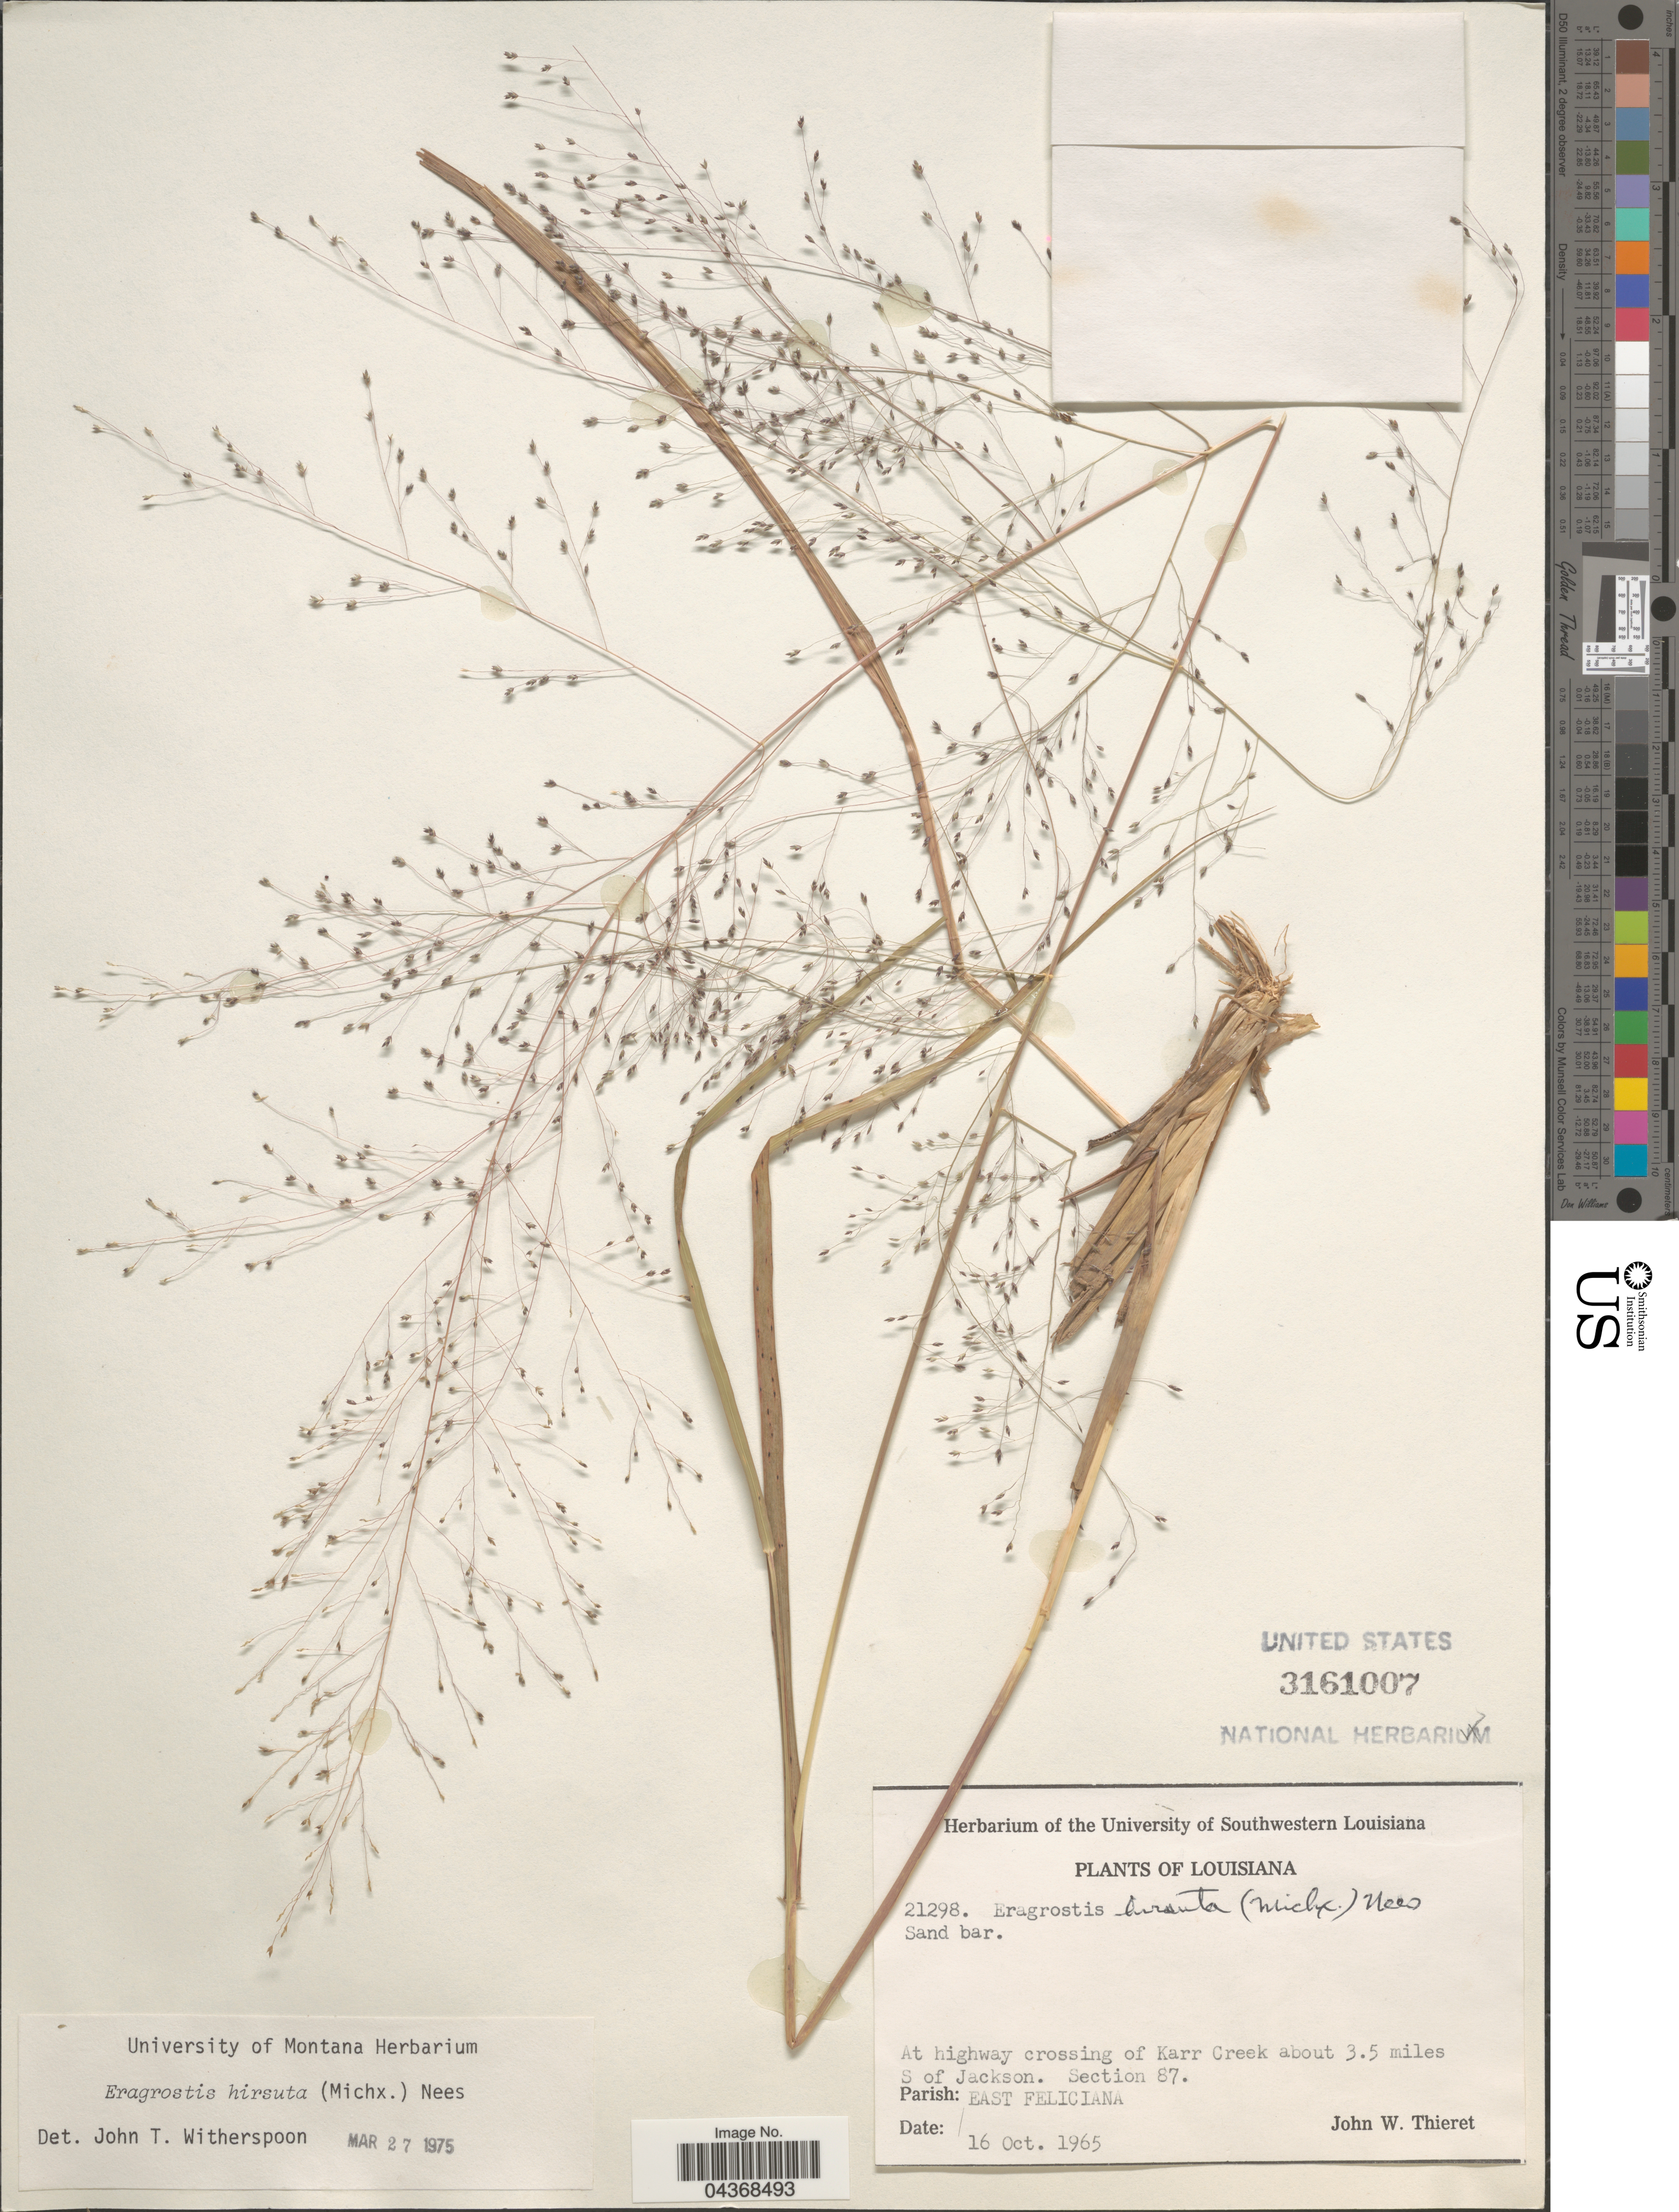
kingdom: Plantae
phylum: Tracheophyta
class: Liliopsida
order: Poales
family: Poaceae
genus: Eragrostis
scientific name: Eragrostis hirsuta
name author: (Michx.) Nees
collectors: J. W. Thieret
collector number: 21298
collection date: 1965-10-16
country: United States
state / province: Louisiana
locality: At highway crossing of Karr Creek about 3.5 miles S of Jackson. Section 87. Parish: East Feliciana.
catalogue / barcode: US 3161007